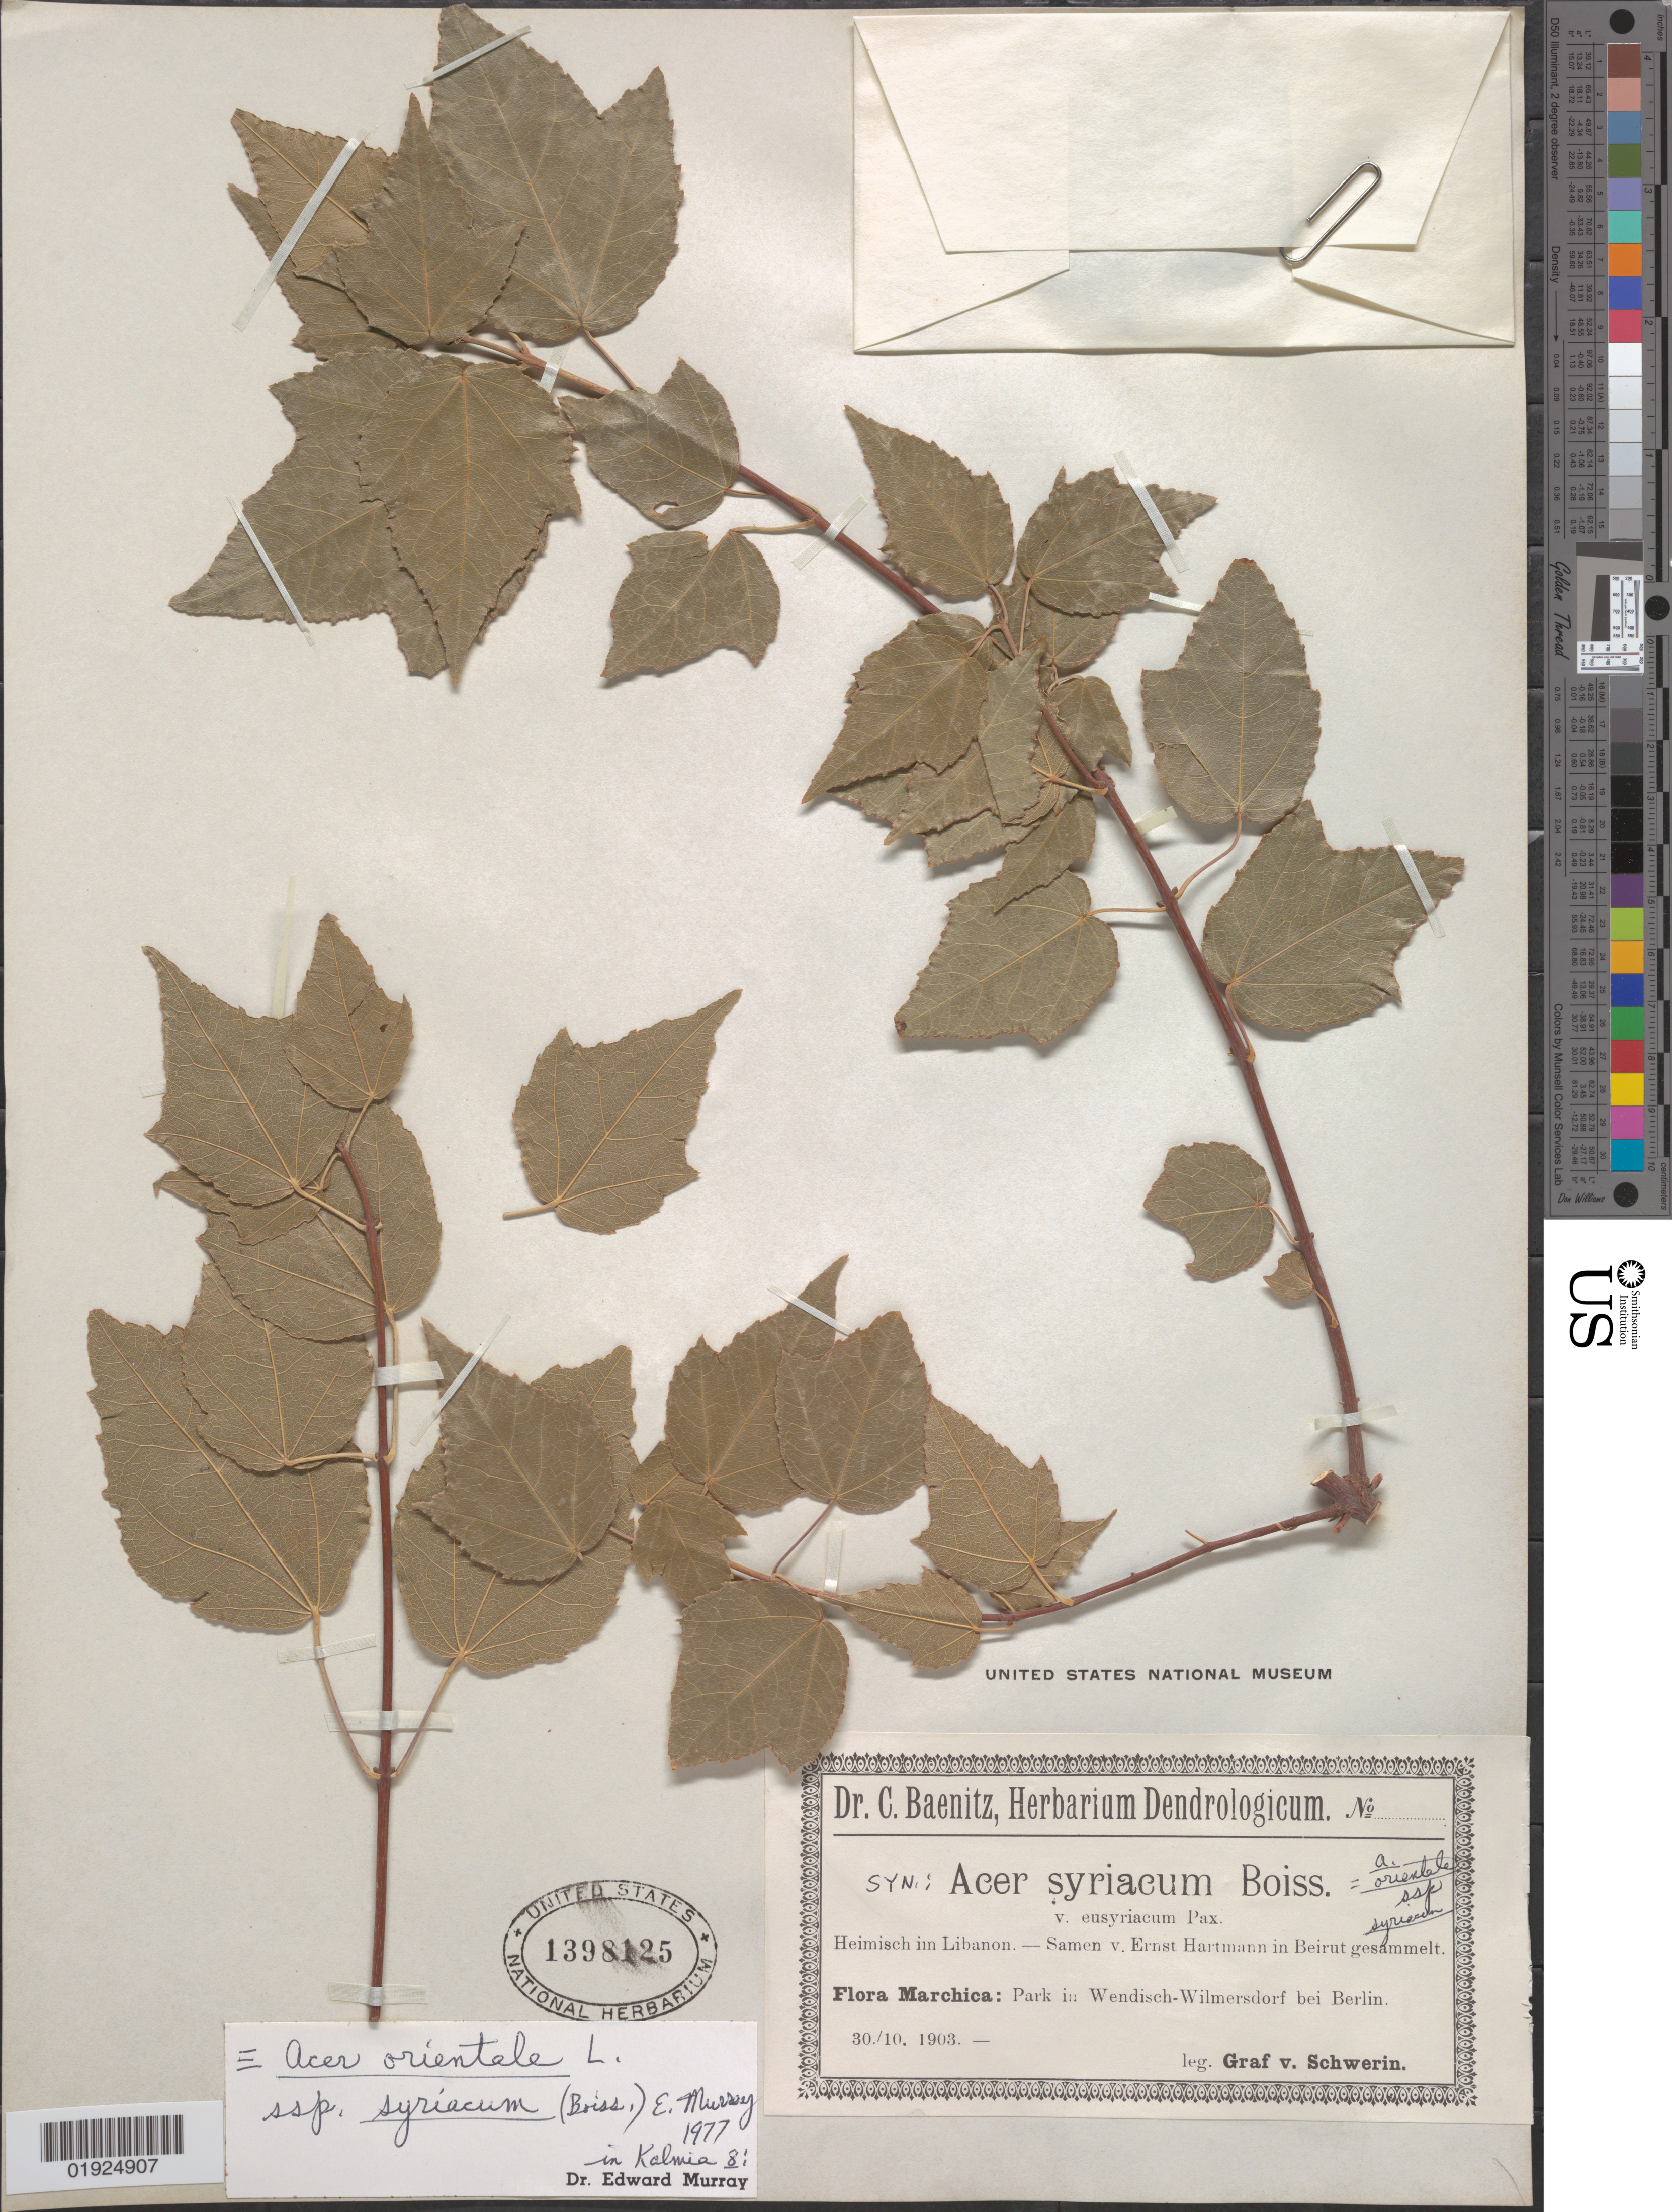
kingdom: Plantae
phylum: Tracheophyta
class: Magnoliopsida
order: Sapindales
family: Sapindaceae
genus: Acer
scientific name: Acer orientale subsp. ssp. syriacum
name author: (Boiss. & Gaill.) A.E. Murray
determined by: Murray, Edward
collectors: F. K. A. Schwerin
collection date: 1903-10-30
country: Germany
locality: Flora Marchica: Park in Wendisch-Wilmersdorf bei Berlin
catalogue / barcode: US 1398125